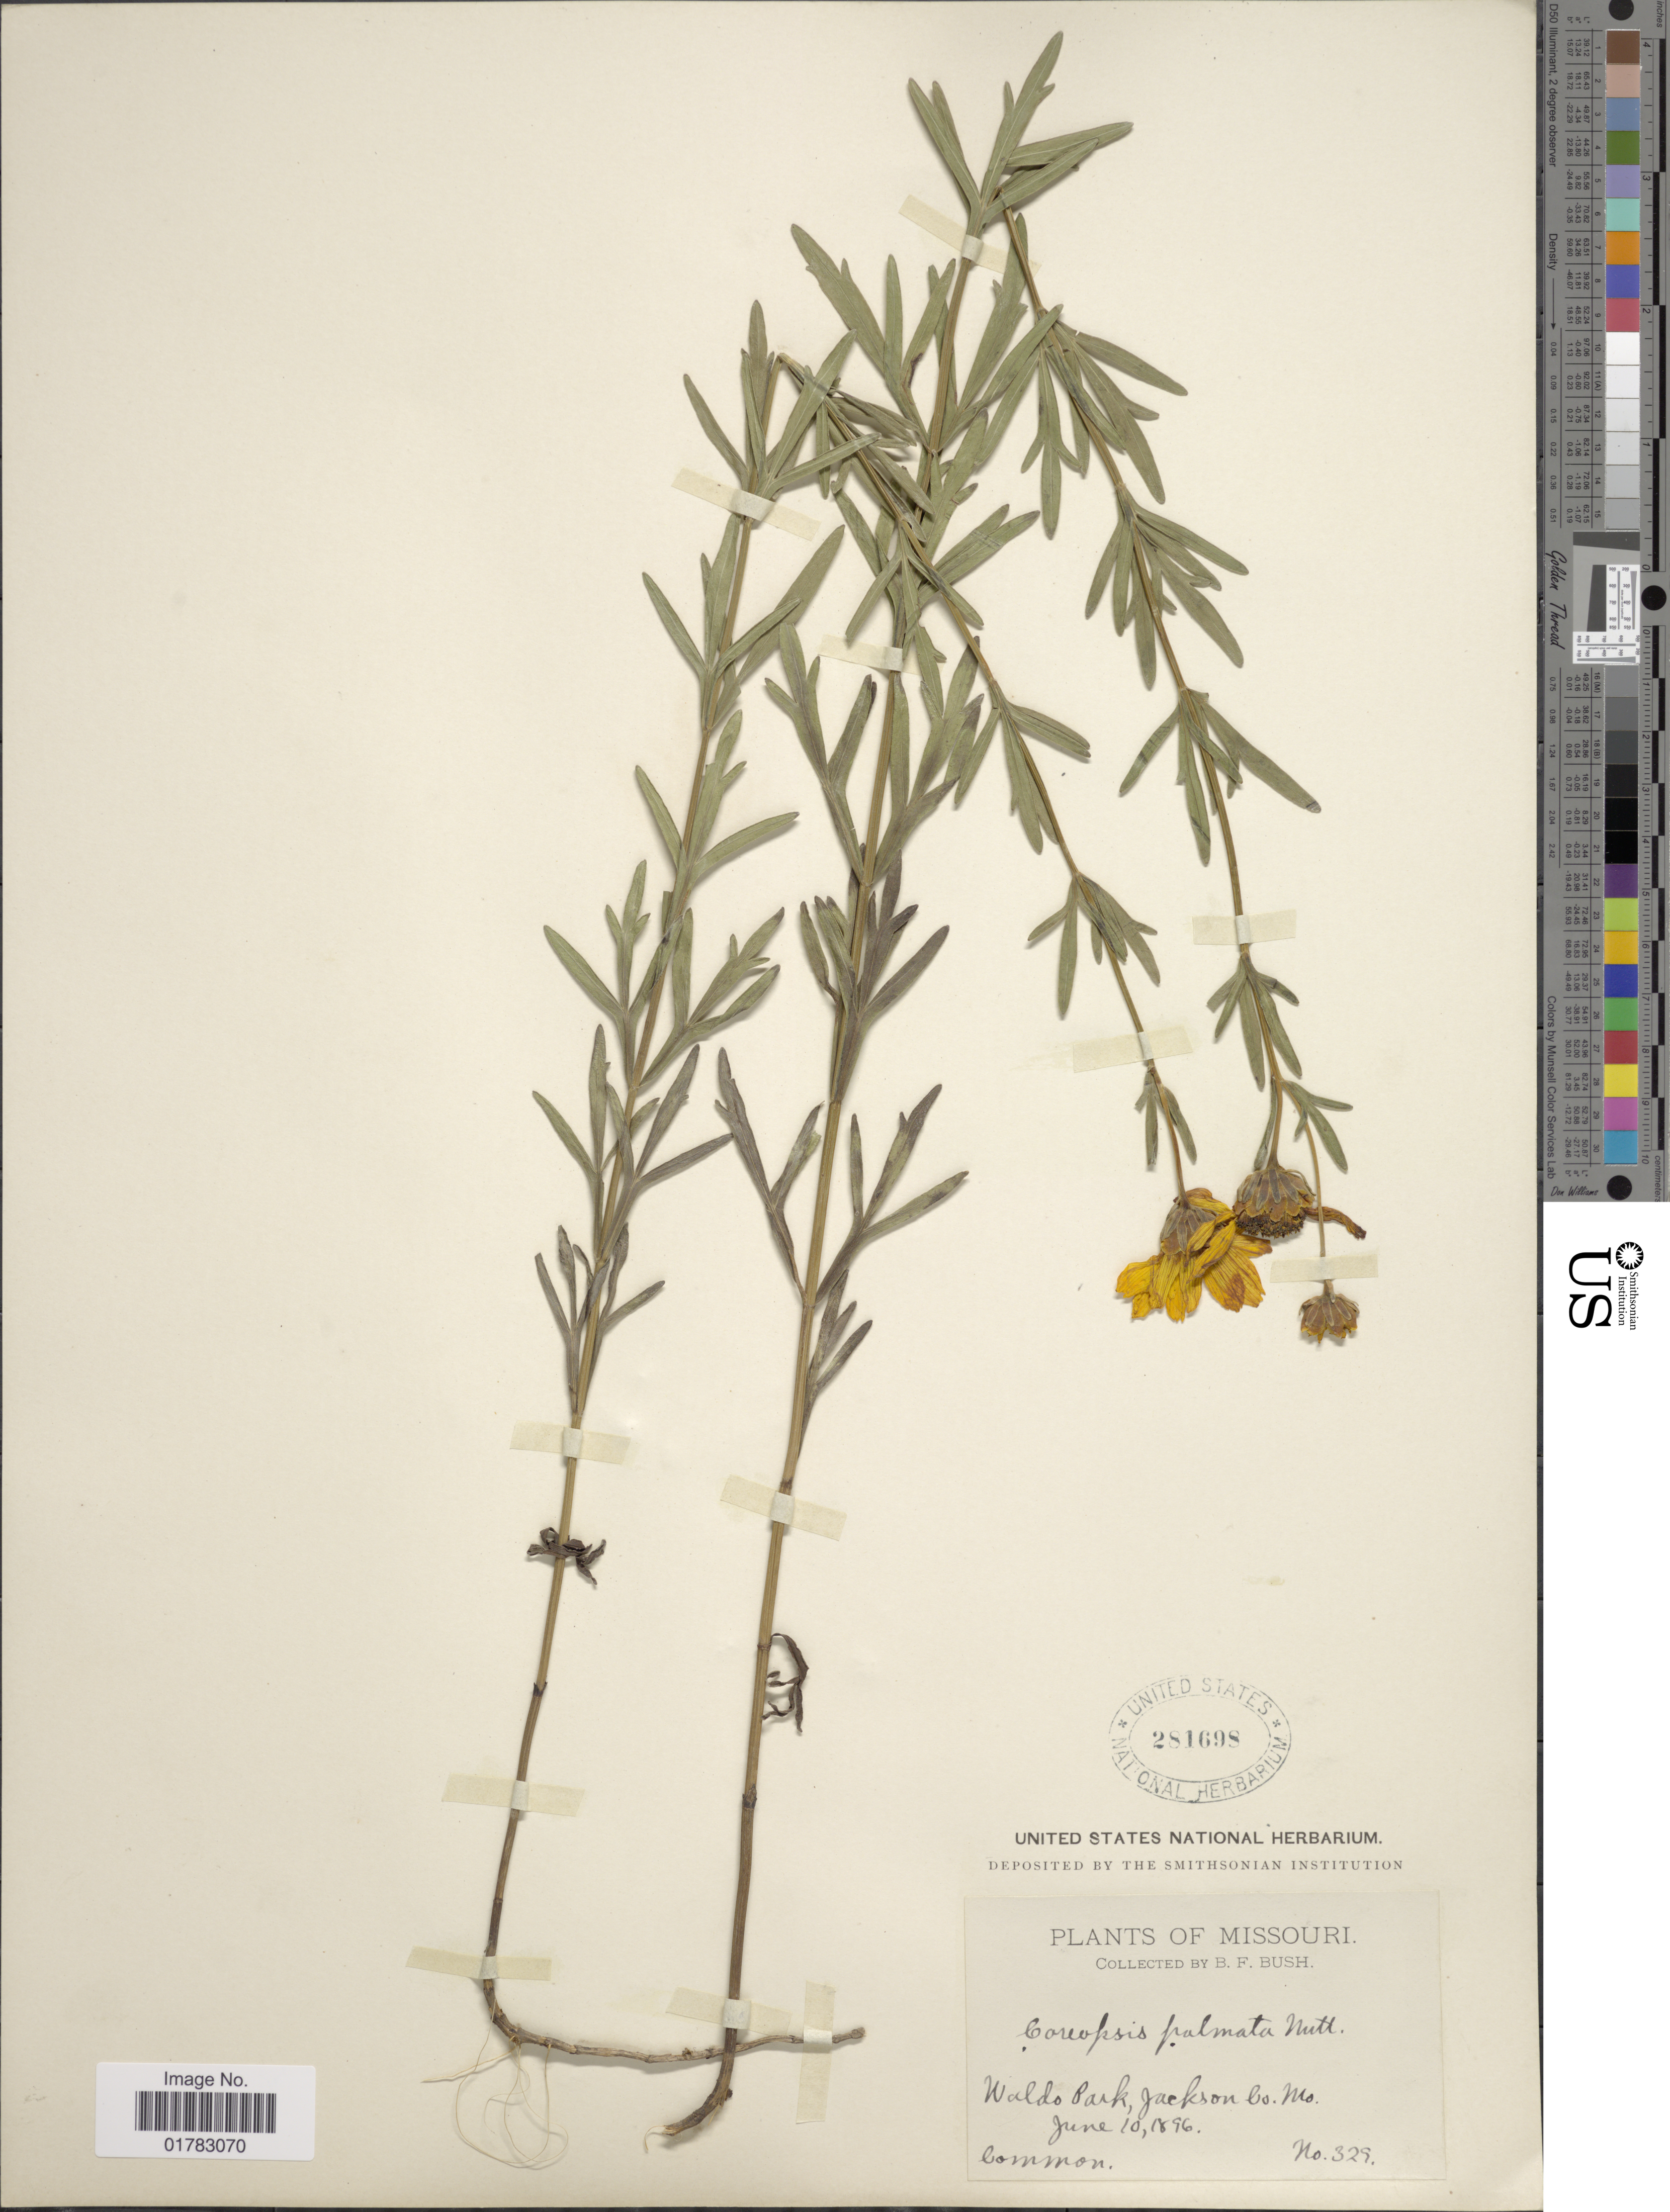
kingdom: Plantae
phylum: Tracheophyta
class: Magnoliopsida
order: Asterales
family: Asteraceae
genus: Coreopsis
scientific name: Coreopsis palmata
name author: Nutt.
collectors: B. F. Bush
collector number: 329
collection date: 1896-06-10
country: United States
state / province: Missouri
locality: Waldo Park, Jackson Co,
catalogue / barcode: US 281698